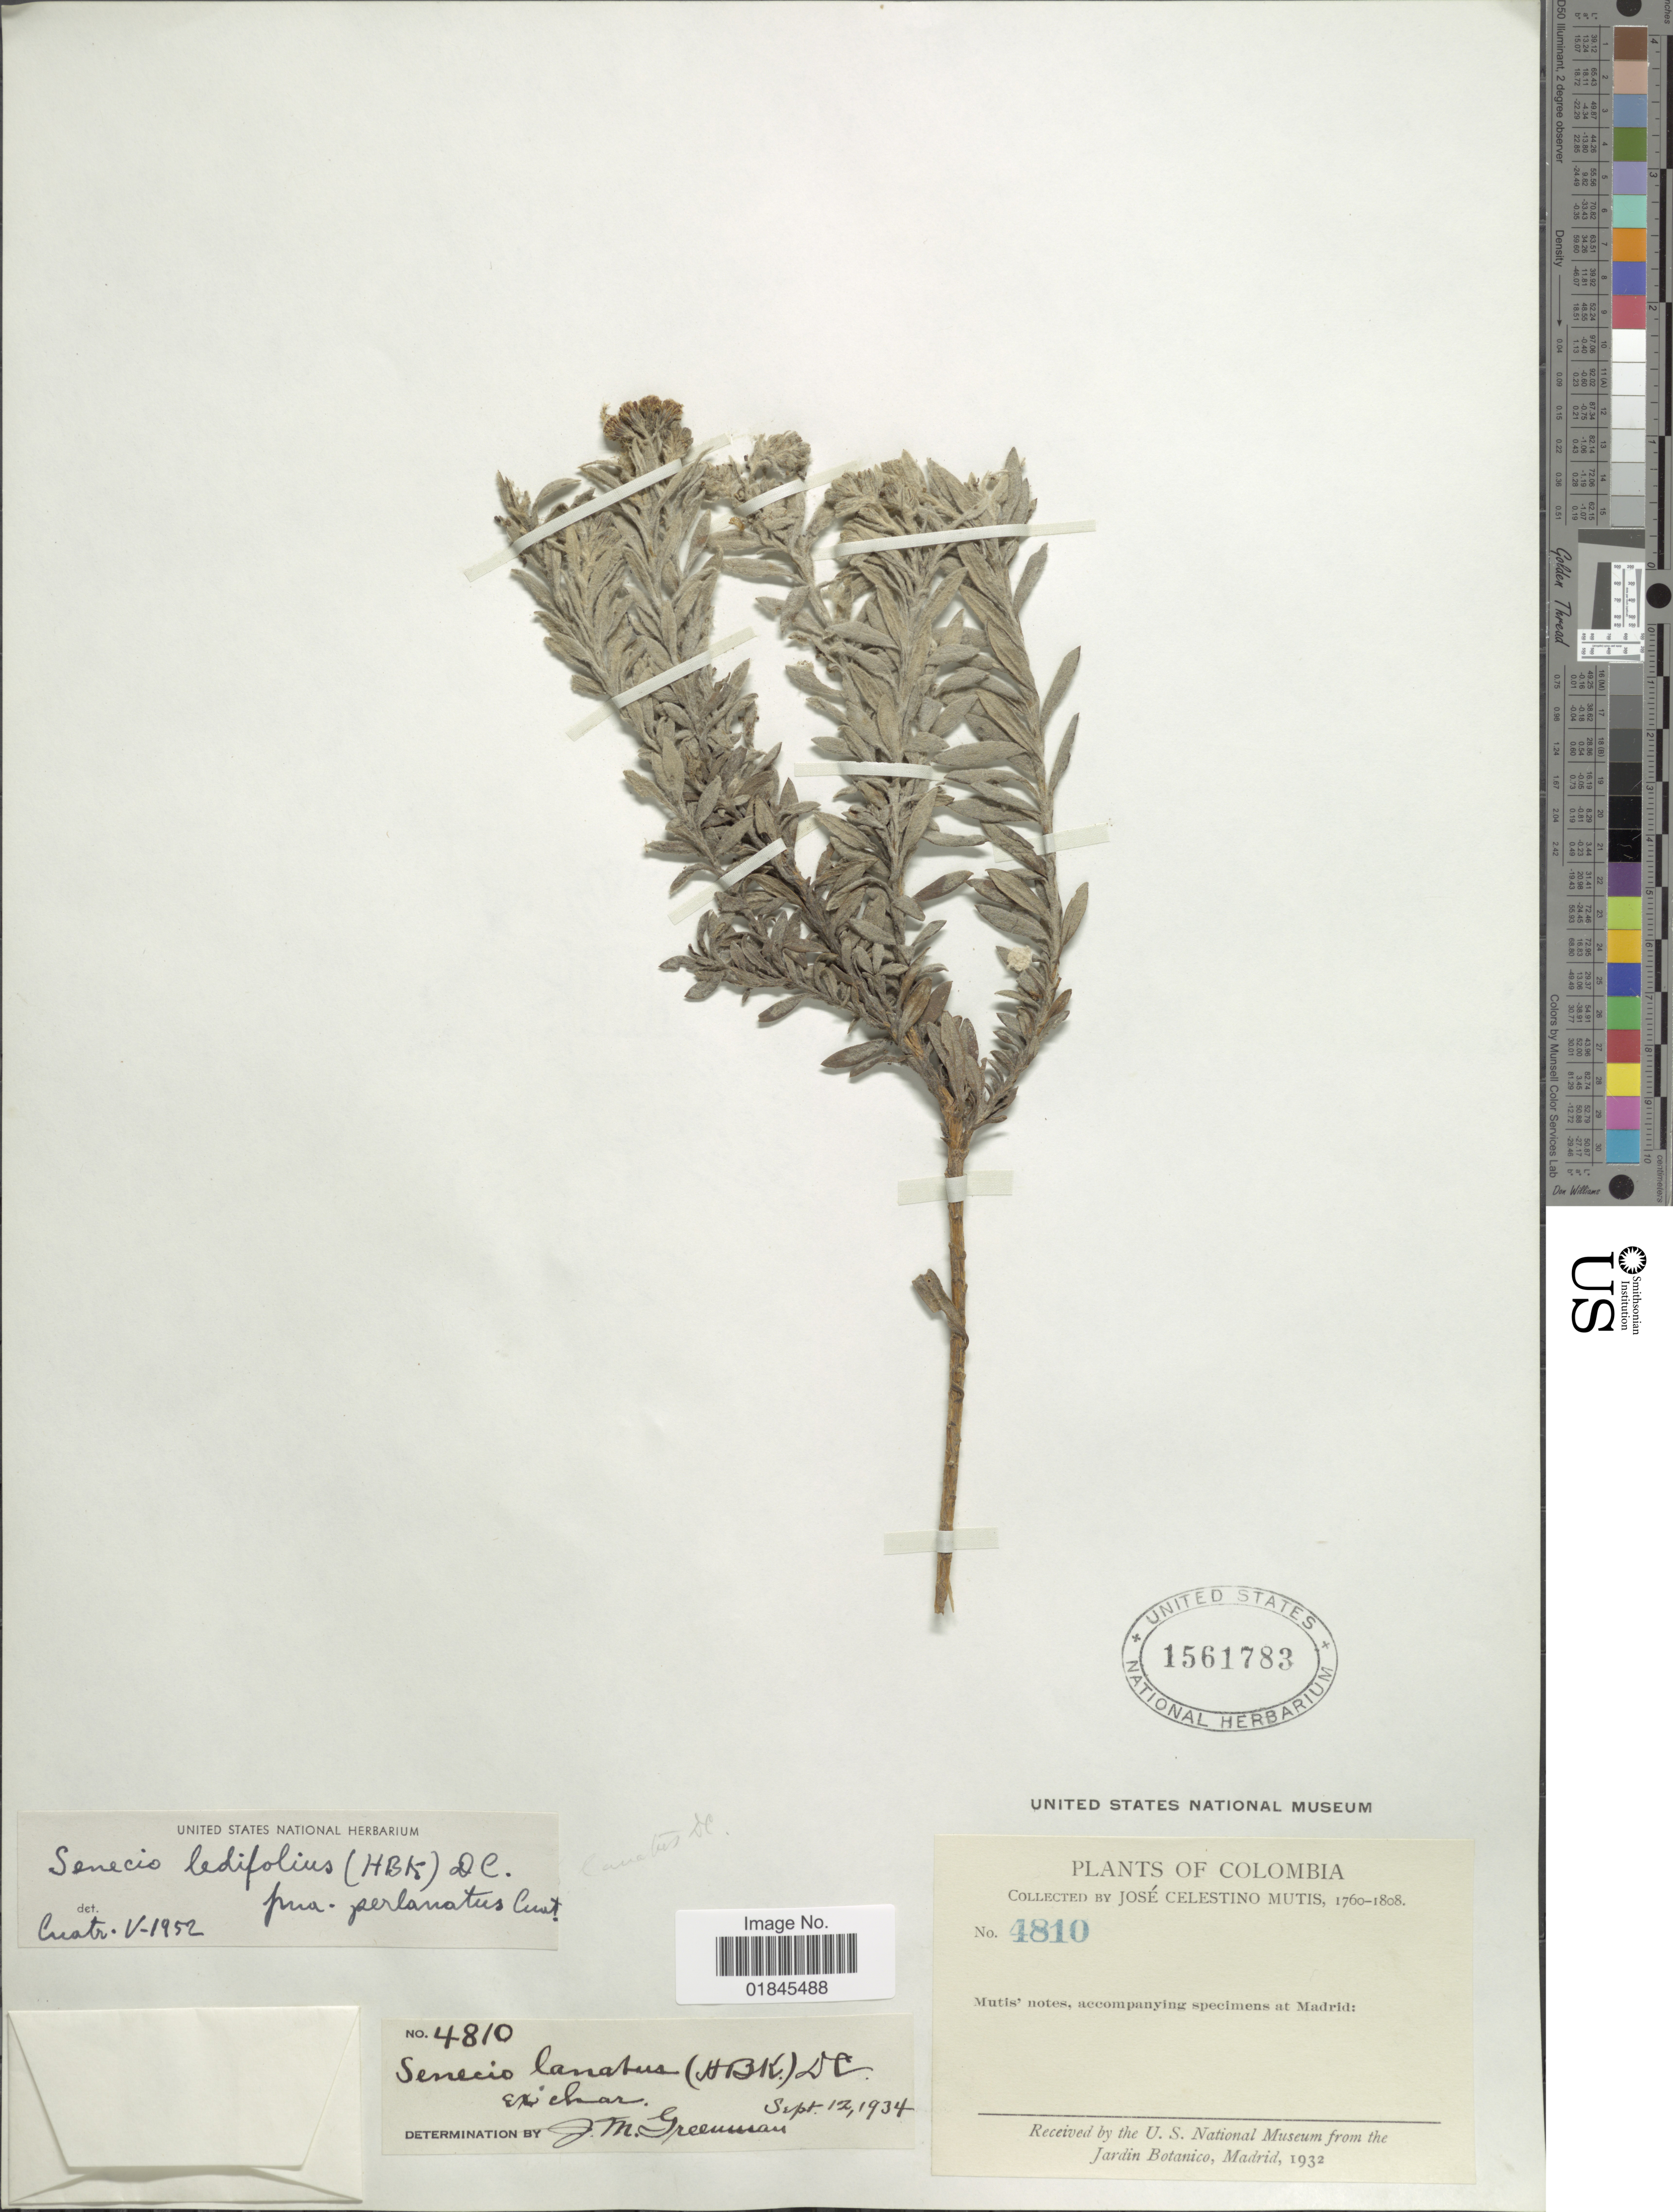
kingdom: Plantae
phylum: Tracheophyta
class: Magnoliopsida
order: Asterales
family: Asteraceae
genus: Pentacalia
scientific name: Pentacalia ledifolia f. perlanta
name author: Cuatrec.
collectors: J. C. B. Mutis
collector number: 4810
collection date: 1760/1808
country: Colombia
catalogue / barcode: US 1561783